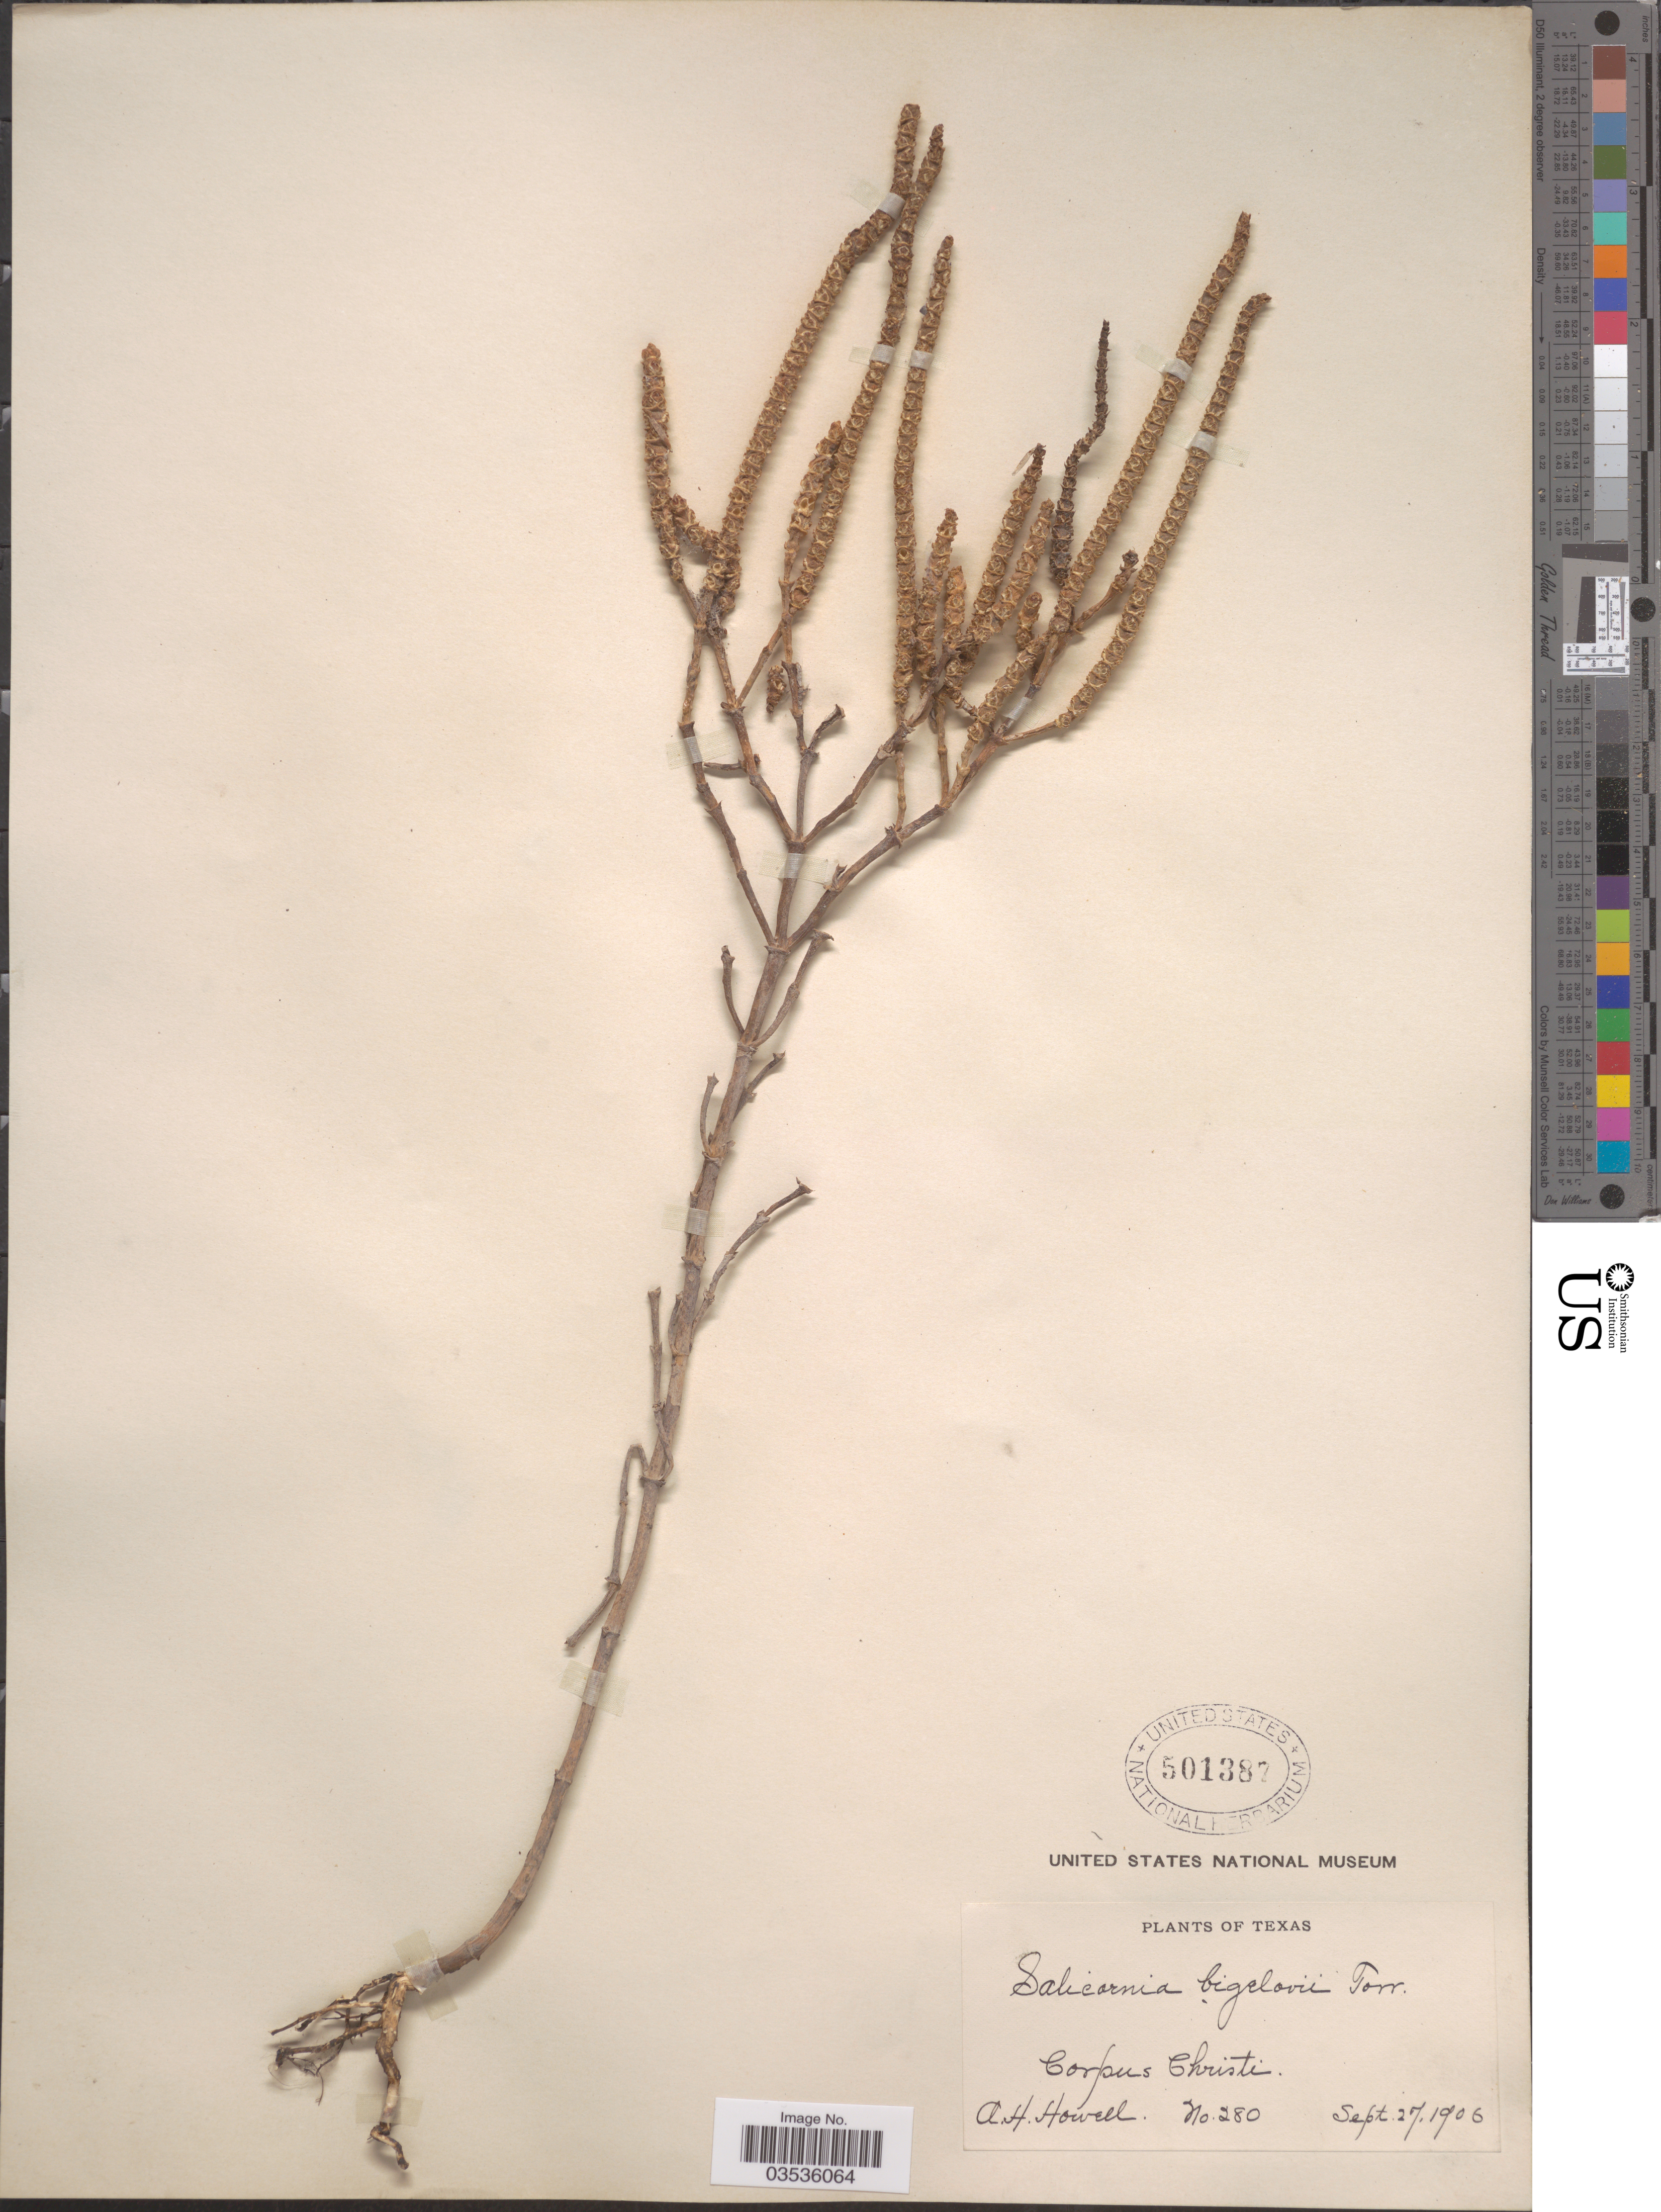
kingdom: Plantae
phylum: Tracheophyta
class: Magnoliopsida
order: Caryophyllales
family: Amaranthaceae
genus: Salicornia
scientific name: Salicornia bigelovii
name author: Torr.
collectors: A. Howell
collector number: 280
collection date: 1906-09-27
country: United States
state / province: Texas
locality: Corpus Christi.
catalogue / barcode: US 501387